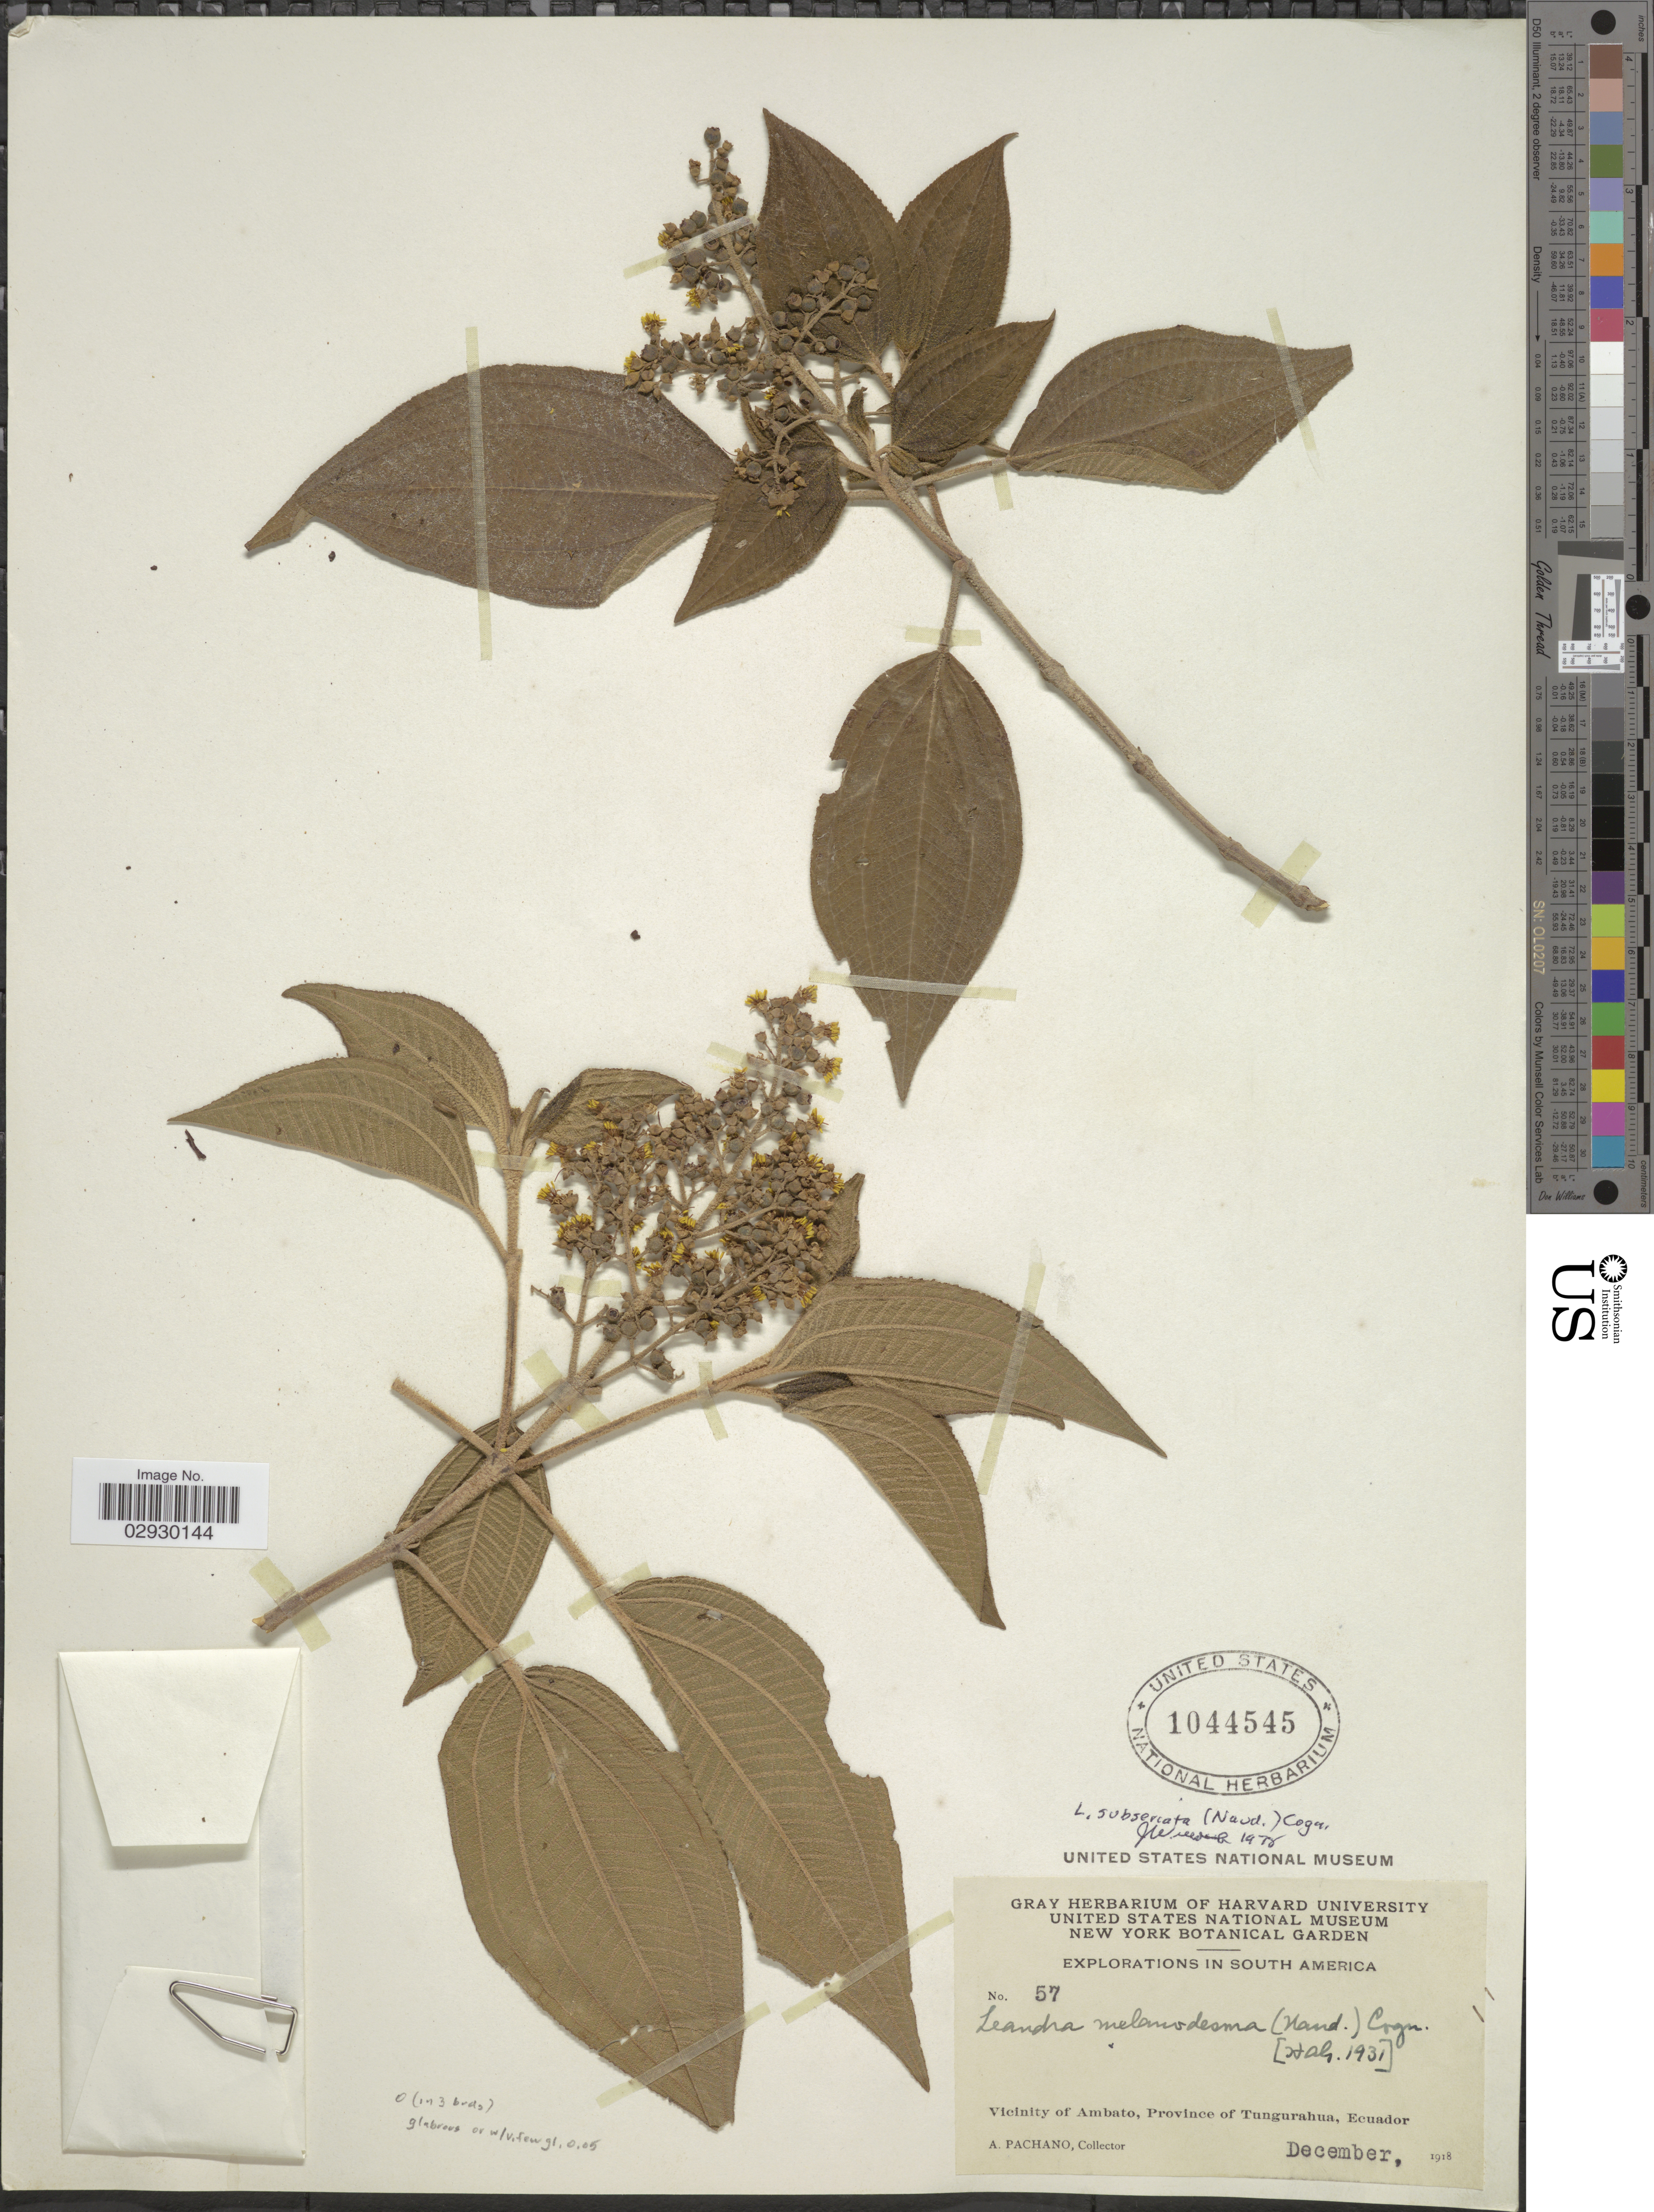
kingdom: Plantae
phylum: Tracheophyta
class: Magnoliopsida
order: Myrtales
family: Melastomataceae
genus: Leandra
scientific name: Leandra subseriata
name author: (Naudin) Cogn.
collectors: A. Pachano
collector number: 57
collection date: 1918-12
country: Ecuador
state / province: Tungurahua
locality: Vicinity of Ambato.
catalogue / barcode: US 1044545